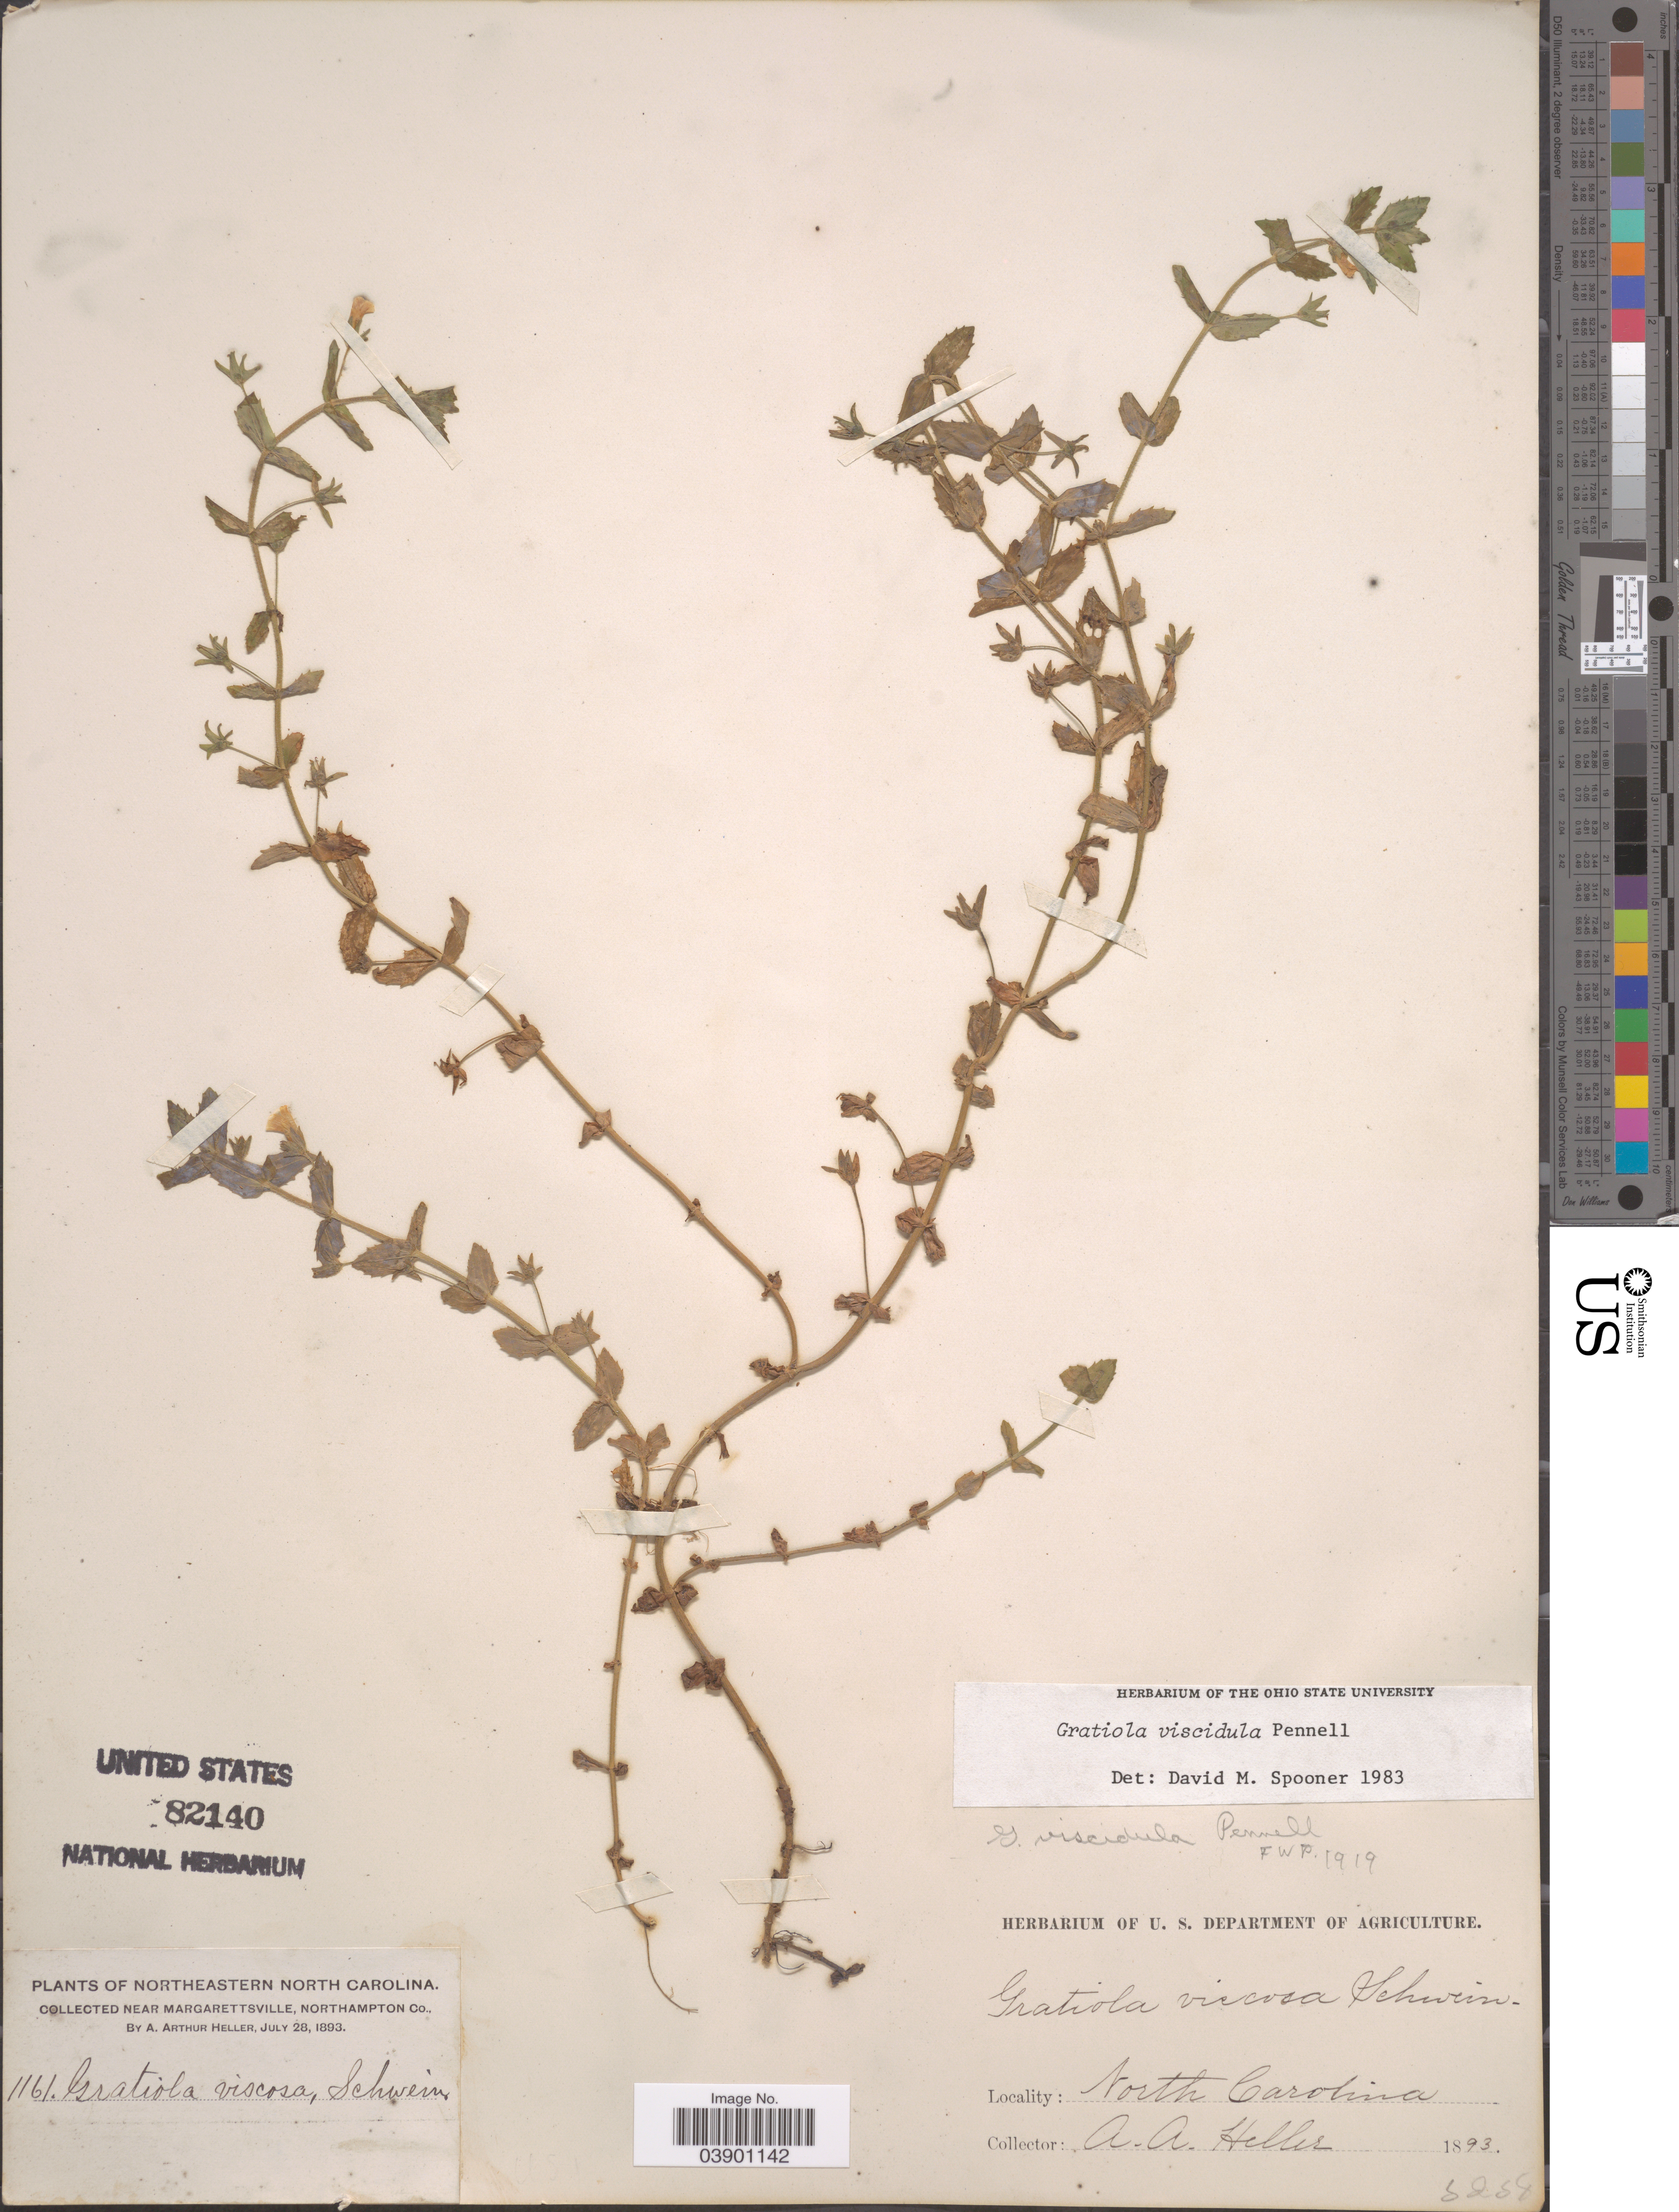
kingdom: Plantae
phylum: Tracheophyta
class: Magnoliopsida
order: Lamiales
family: Plantaginaceae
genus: Gratiola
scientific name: Gratiola viscidula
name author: Pennell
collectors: A. A. Heller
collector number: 1161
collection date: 1893-07-28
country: United States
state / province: North Carolina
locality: Northeastern North Carolina. Near Margarettsville, Northampton Co.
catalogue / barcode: US 82140